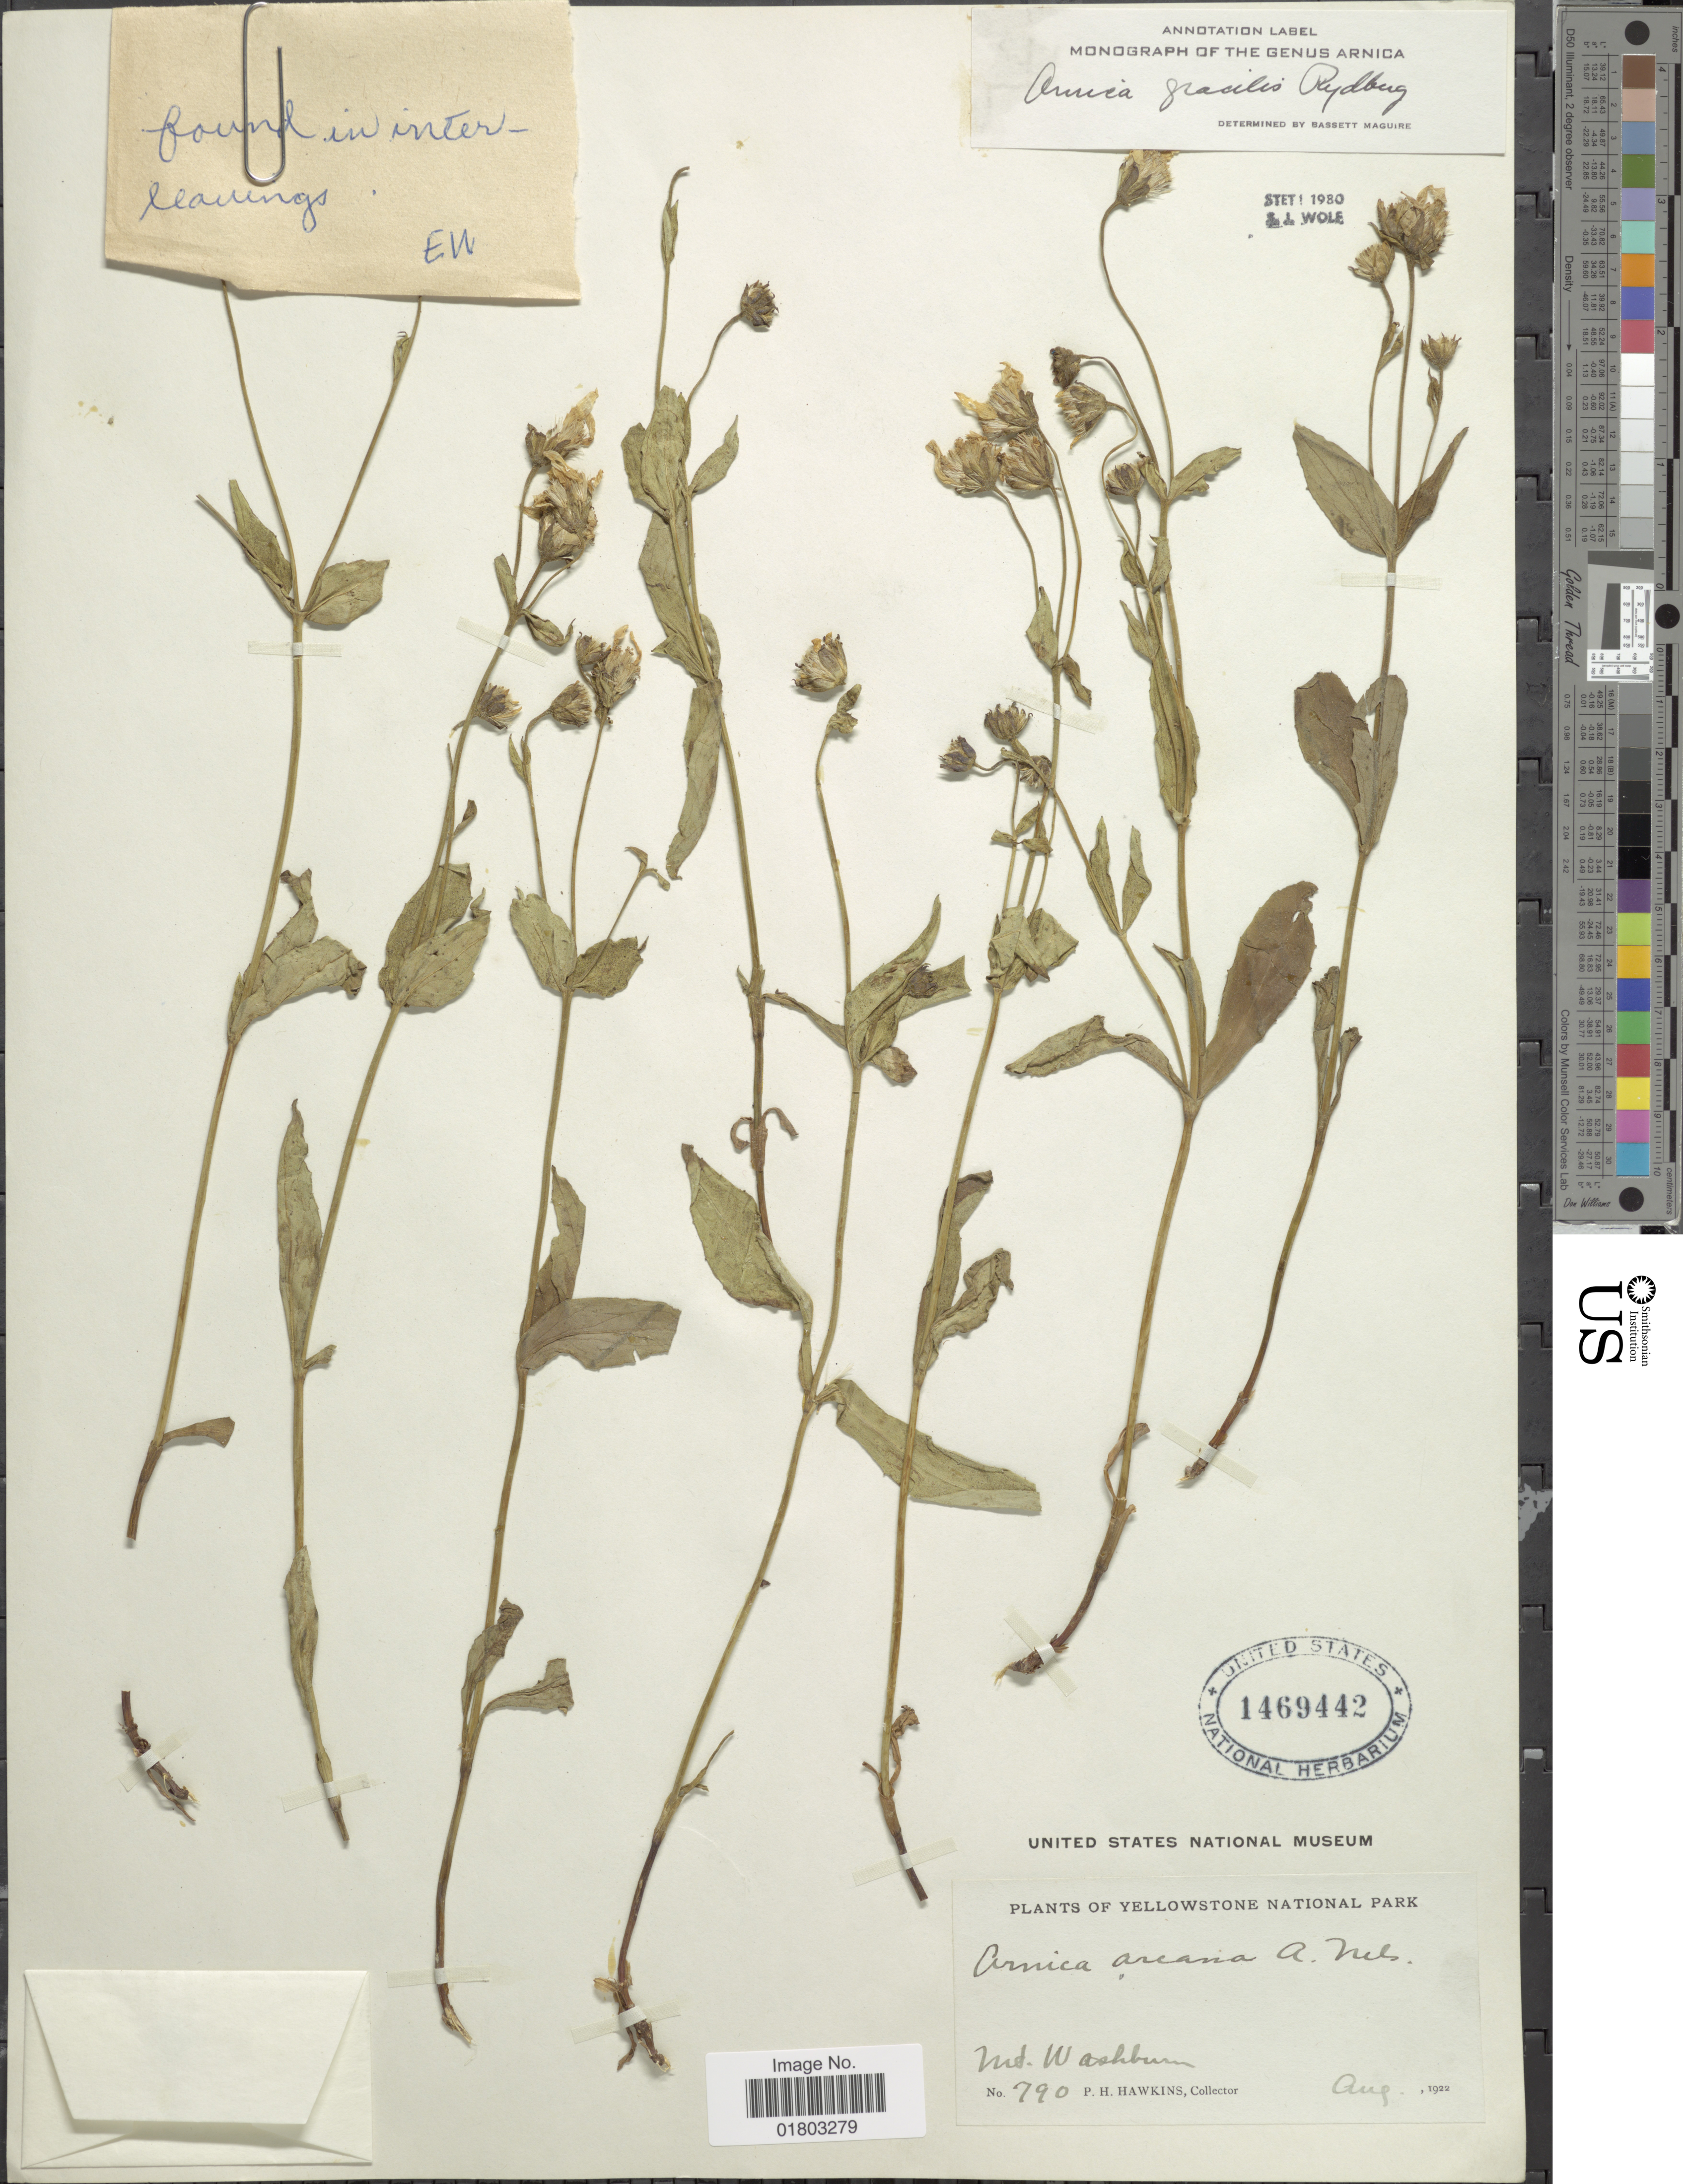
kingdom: Plantae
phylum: Tracheophyta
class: Magnoliopsida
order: Asterales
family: Asteraceae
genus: Arnica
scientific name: Arnica gracilis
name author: Rydb.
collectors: P. Hawkins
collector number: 790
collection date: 1922-08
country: United States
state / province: Wyoming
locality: Yellowstone National Park, md. Washburn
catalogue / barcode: US 1469442